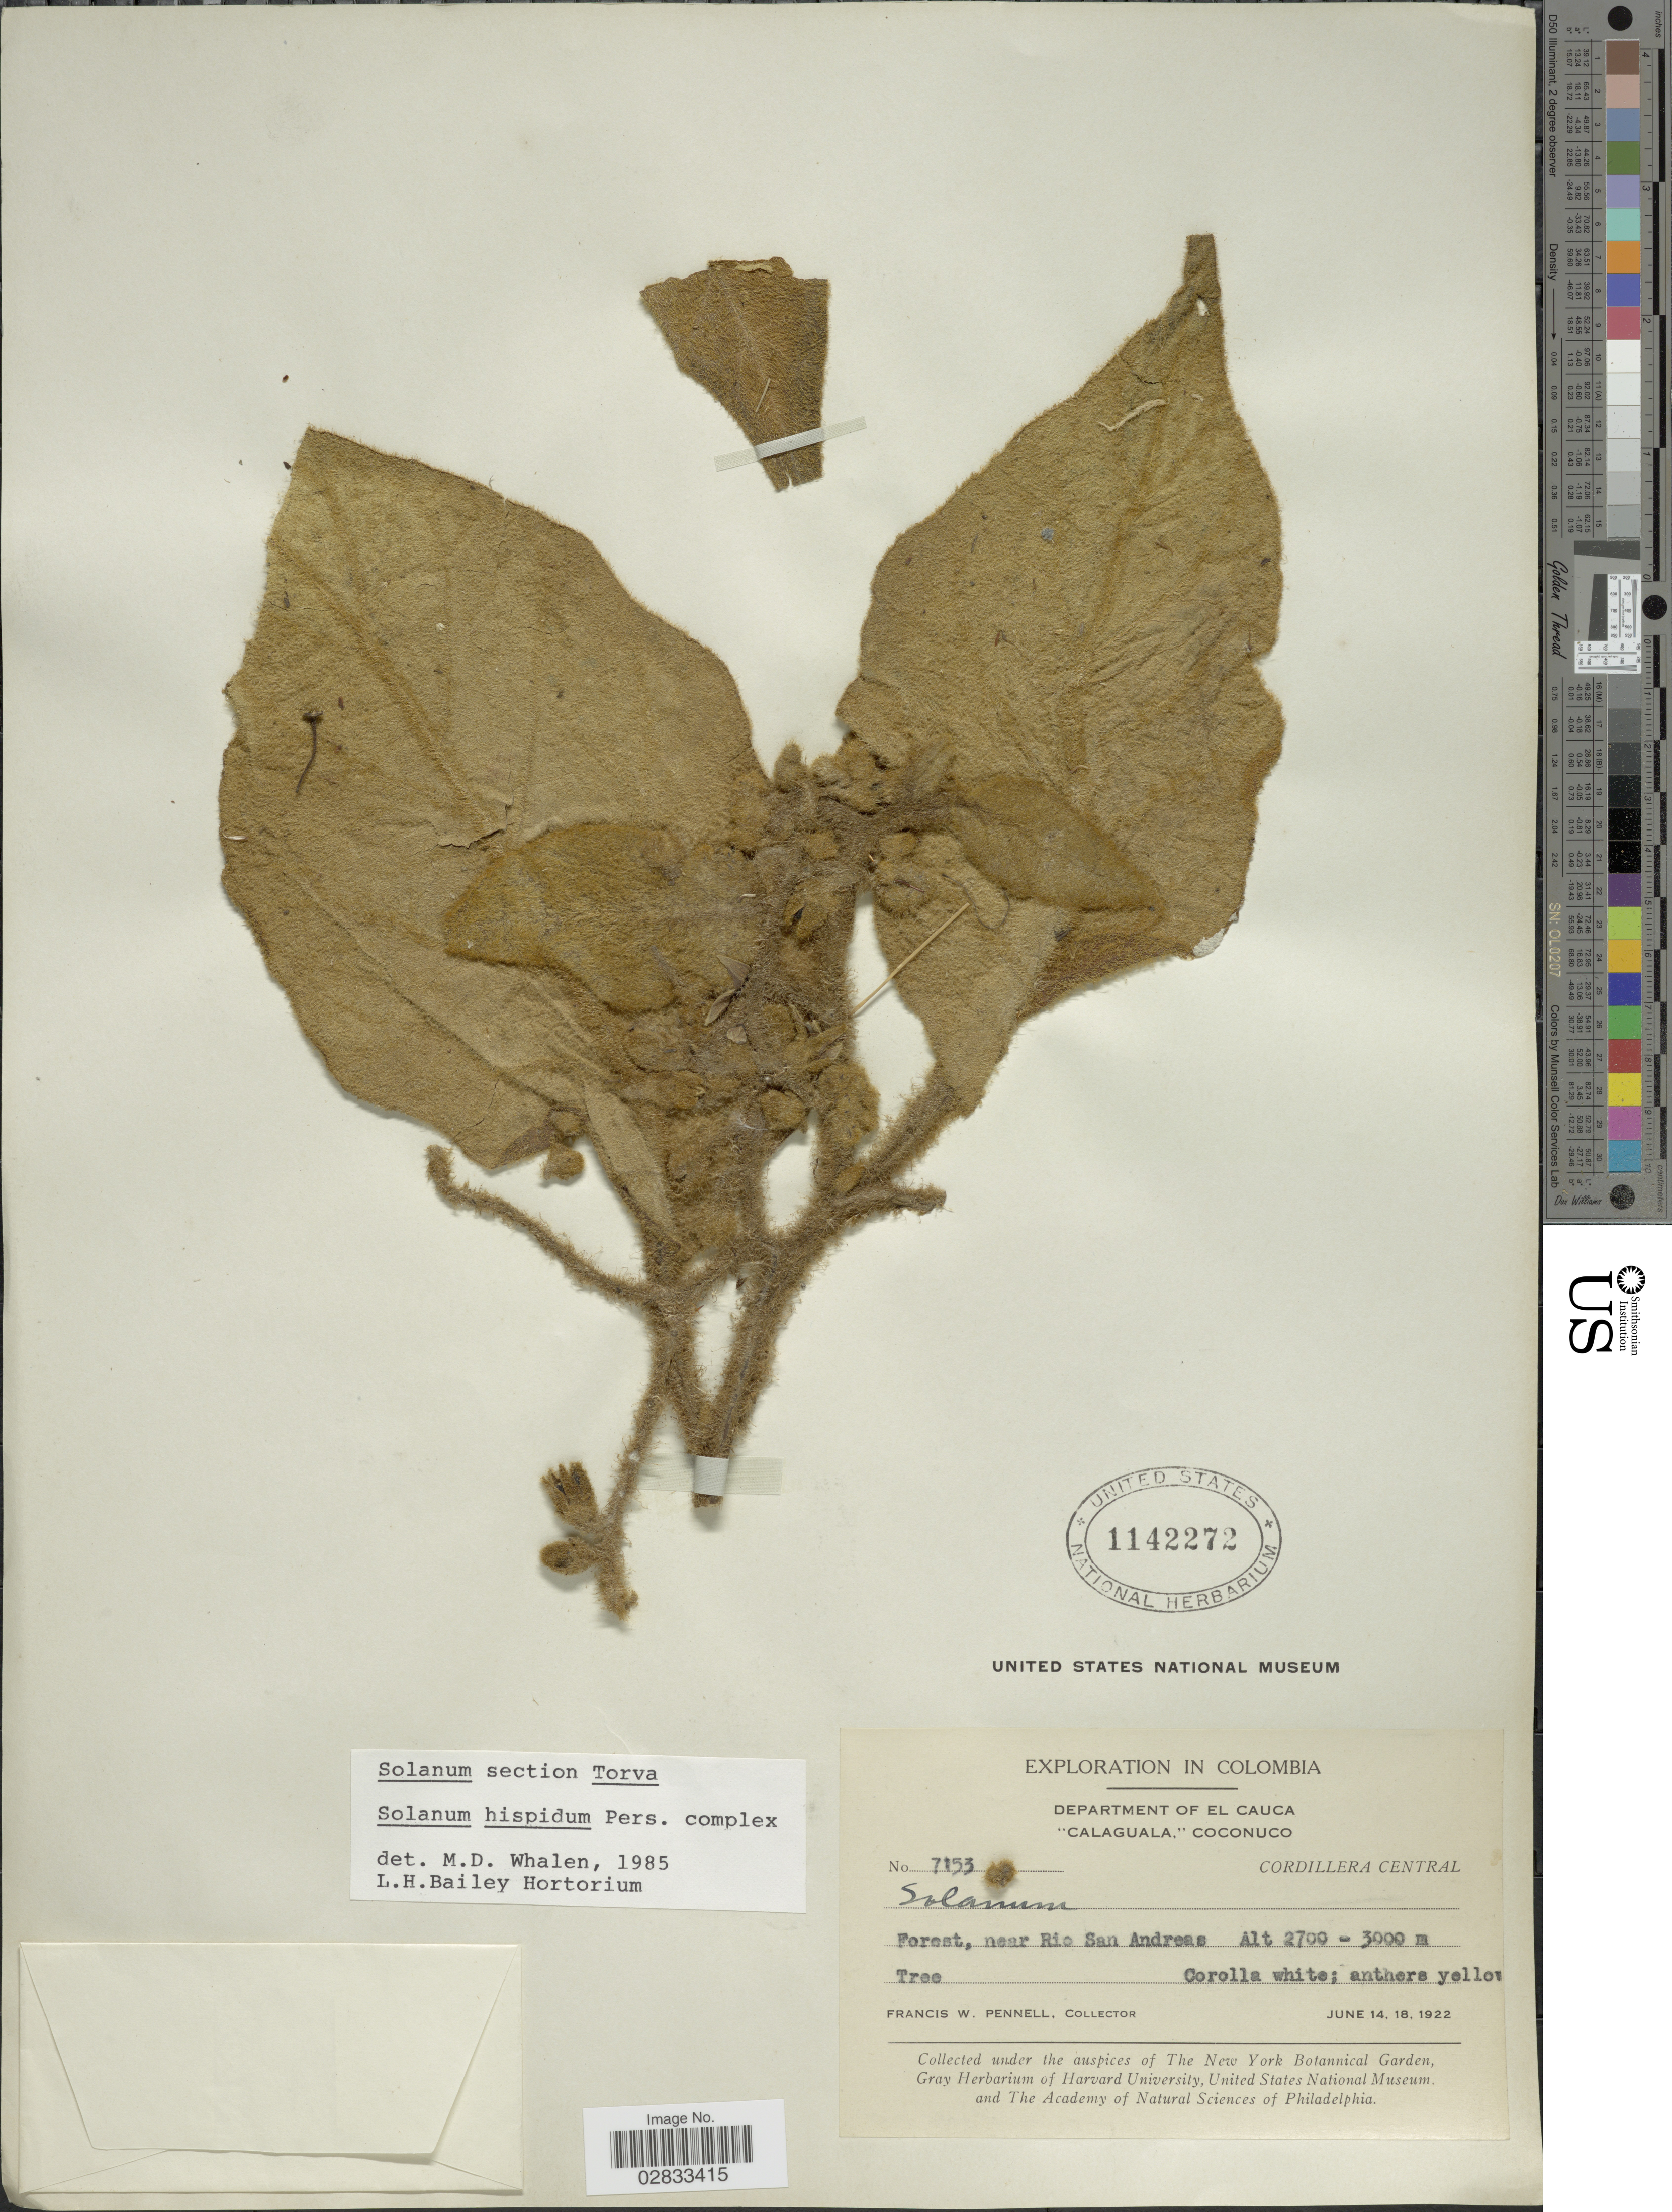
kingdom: Plantae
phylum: Tracheophyta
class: Magnoliopsida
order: Solanales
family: Solanaceae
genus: Solanum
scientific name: Solanum hispidum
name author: Pers.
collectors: F. W. Pennell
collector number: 7153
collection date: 1922-06-14/1922-06-18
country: Colombia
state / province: Cauca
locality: Department of el Cauca, "Calaguala," Coconuco, Cordillera Central, Forest, near Rio San Andreas.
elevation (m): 2700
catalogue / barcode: US 1142272